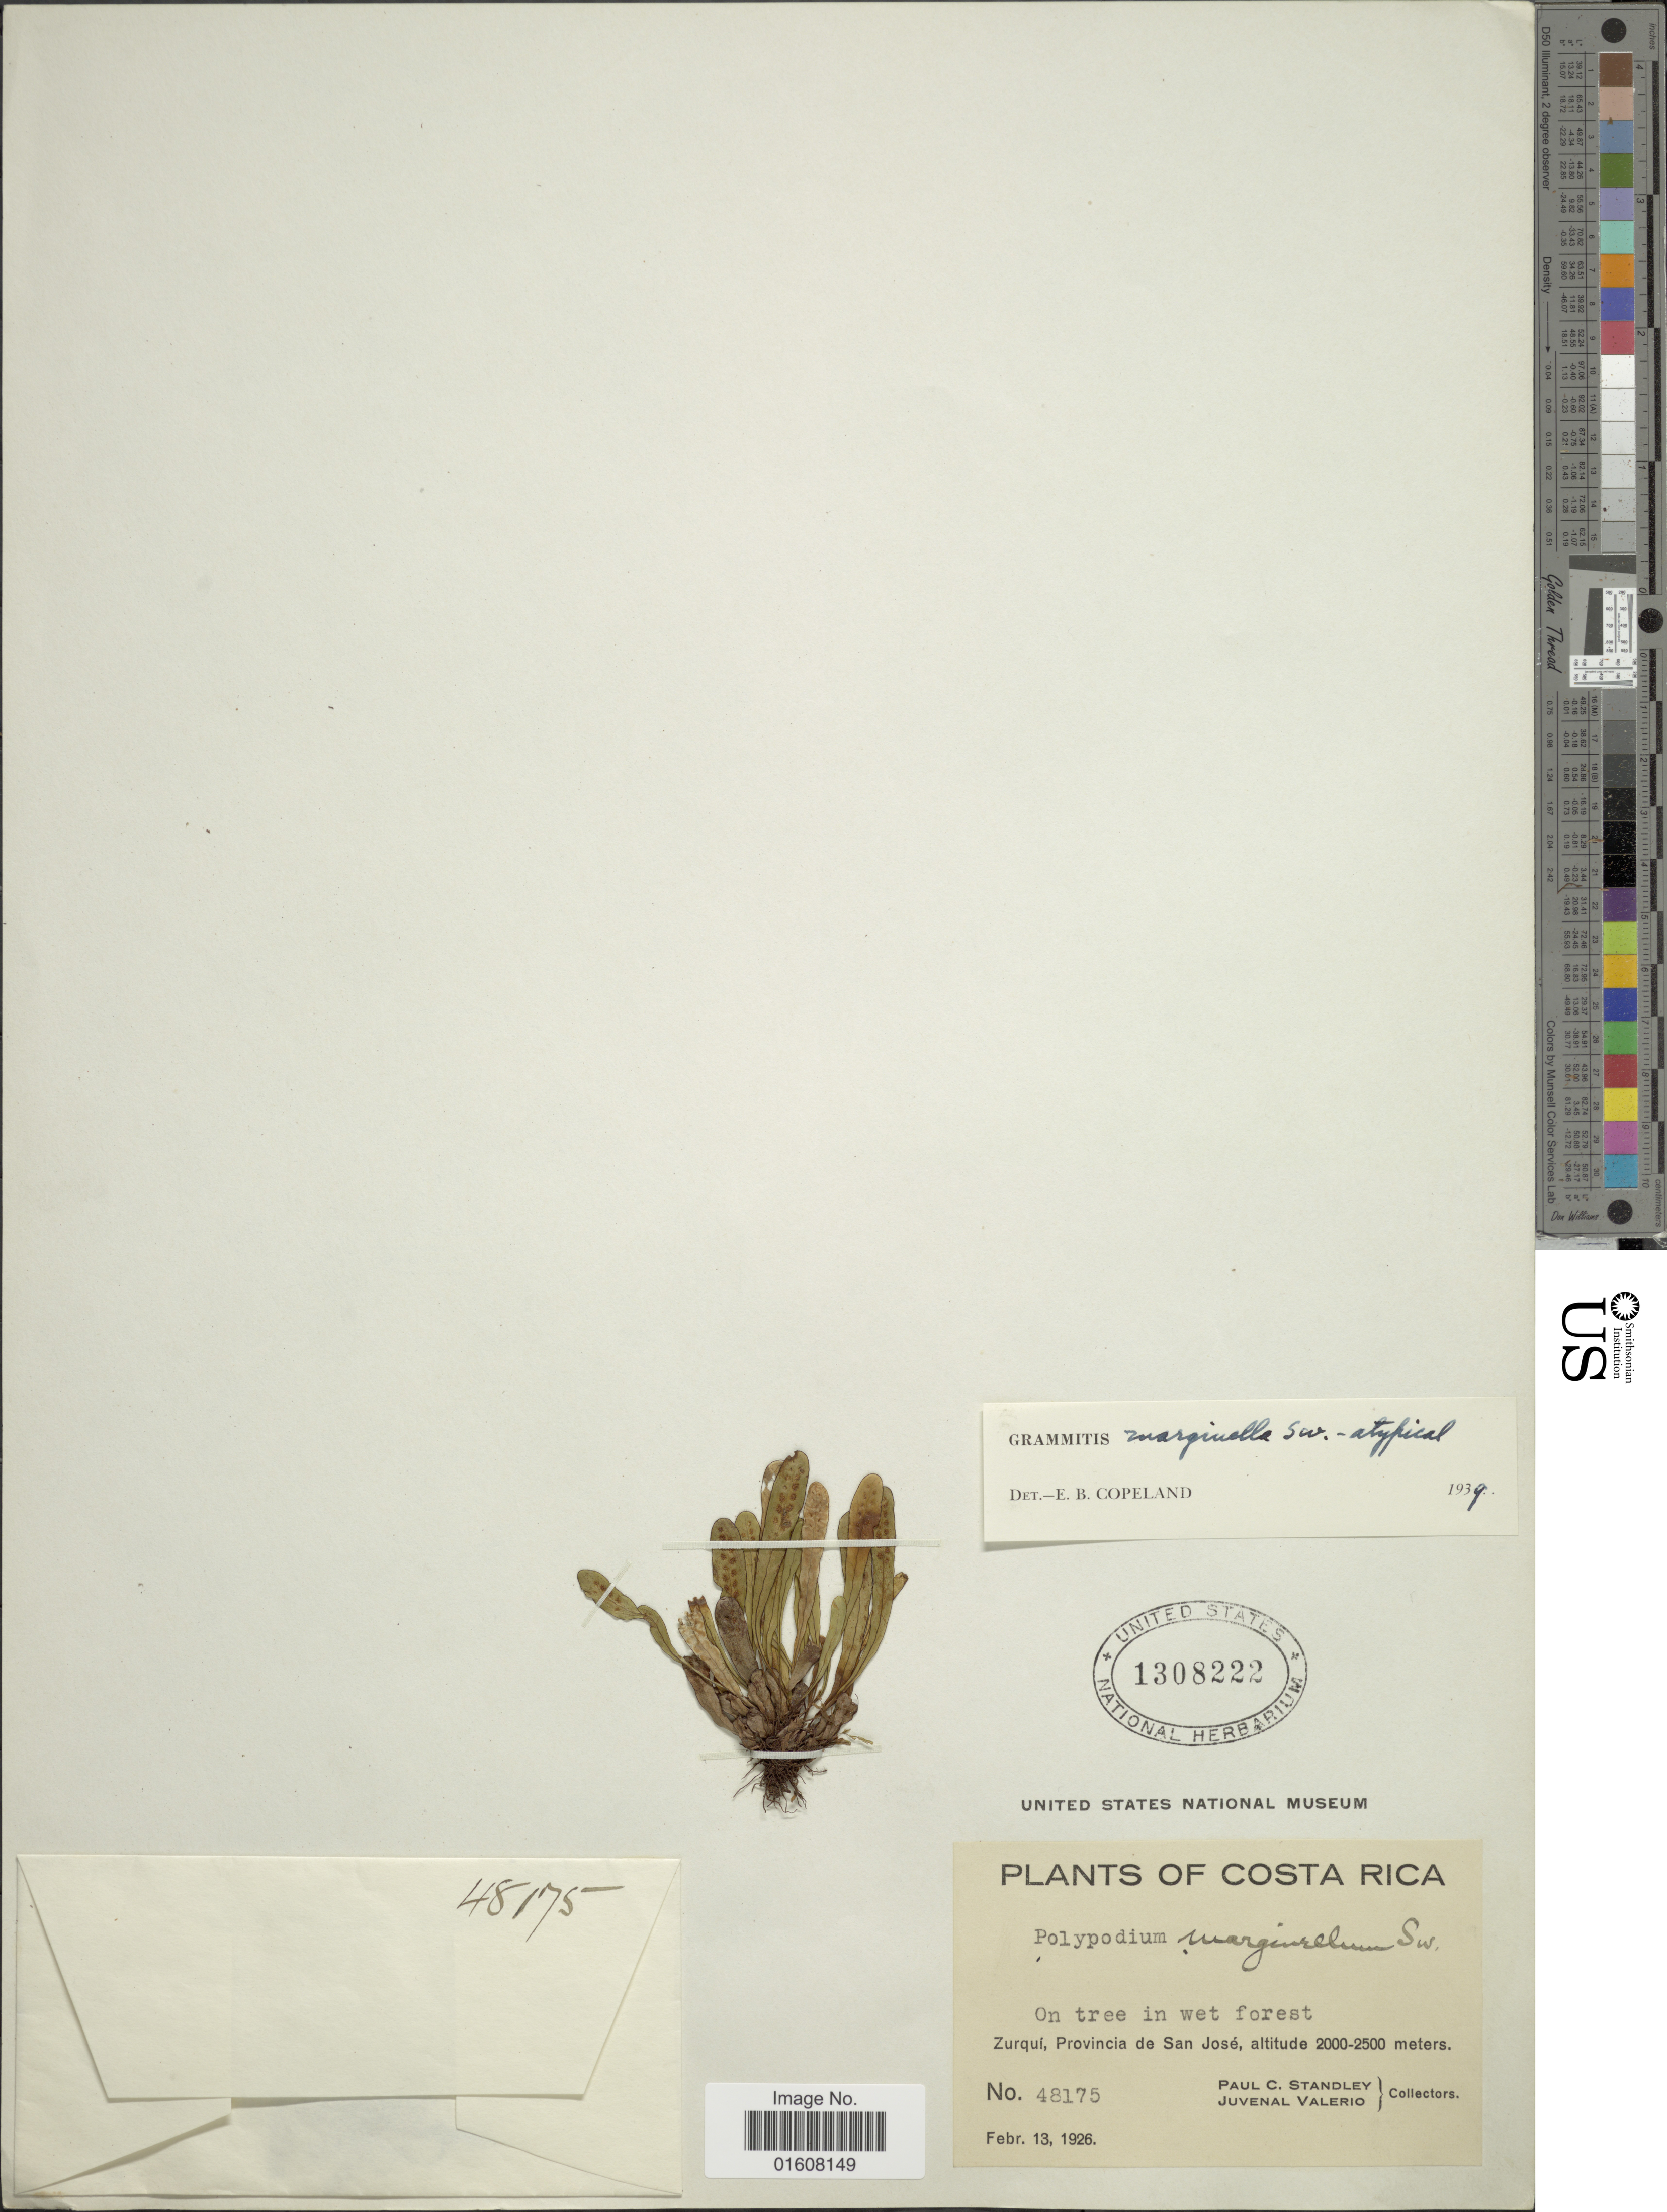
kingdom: Plantae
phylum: Tracheophyta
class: Polypodiopsida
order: Polypodiales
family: Polypodiaceae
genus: Grammitis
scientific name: Grammitis marginella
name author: (Sw.) Sw.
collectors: P. C. Standley & J. Valerio R.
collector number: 48175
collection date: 1926-02-13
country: Costa Rica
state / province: San José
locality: Zurquí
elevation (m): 2000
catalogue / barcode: US 1308222